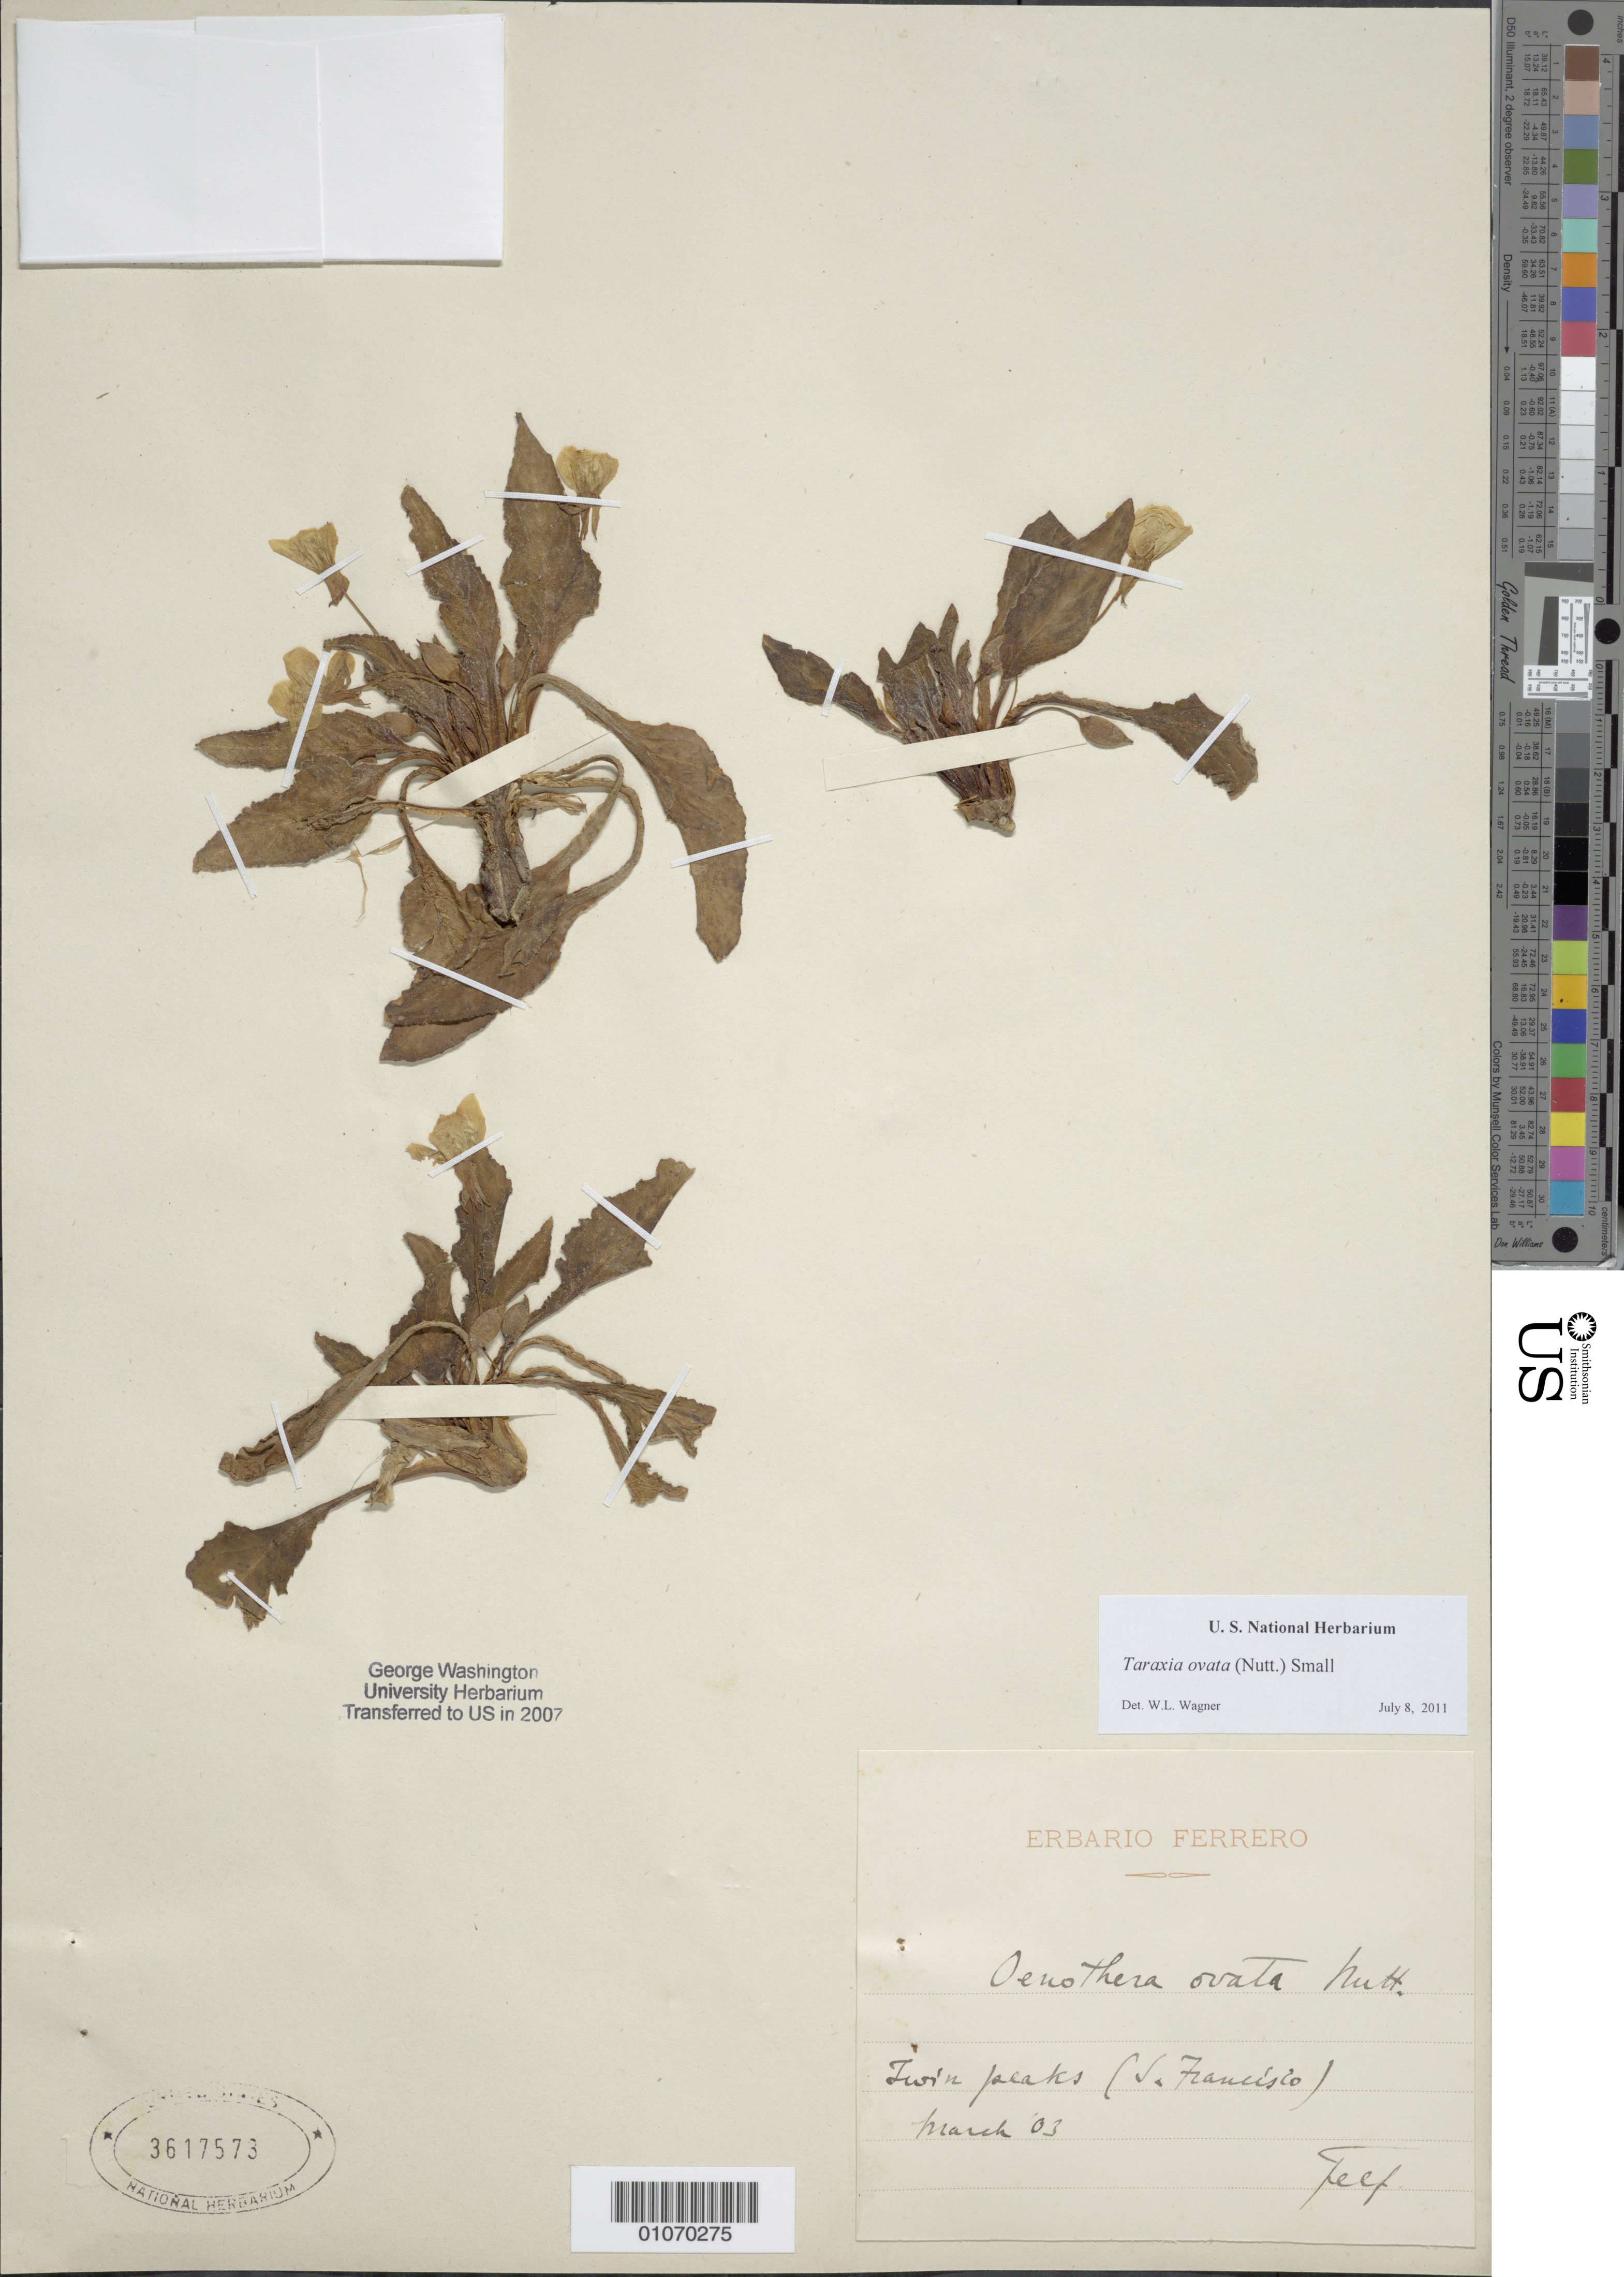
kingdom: Plantae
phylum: Tracheophyta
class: Magnoliopsida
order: Myrtales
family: Onagraceae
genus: Taraxia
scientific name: Taraxia ovata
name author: (Nutt.) Small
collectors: F. Ferrero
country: United States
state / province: California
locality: San Fancisco, Twin Peaks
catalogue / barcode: US 3617573